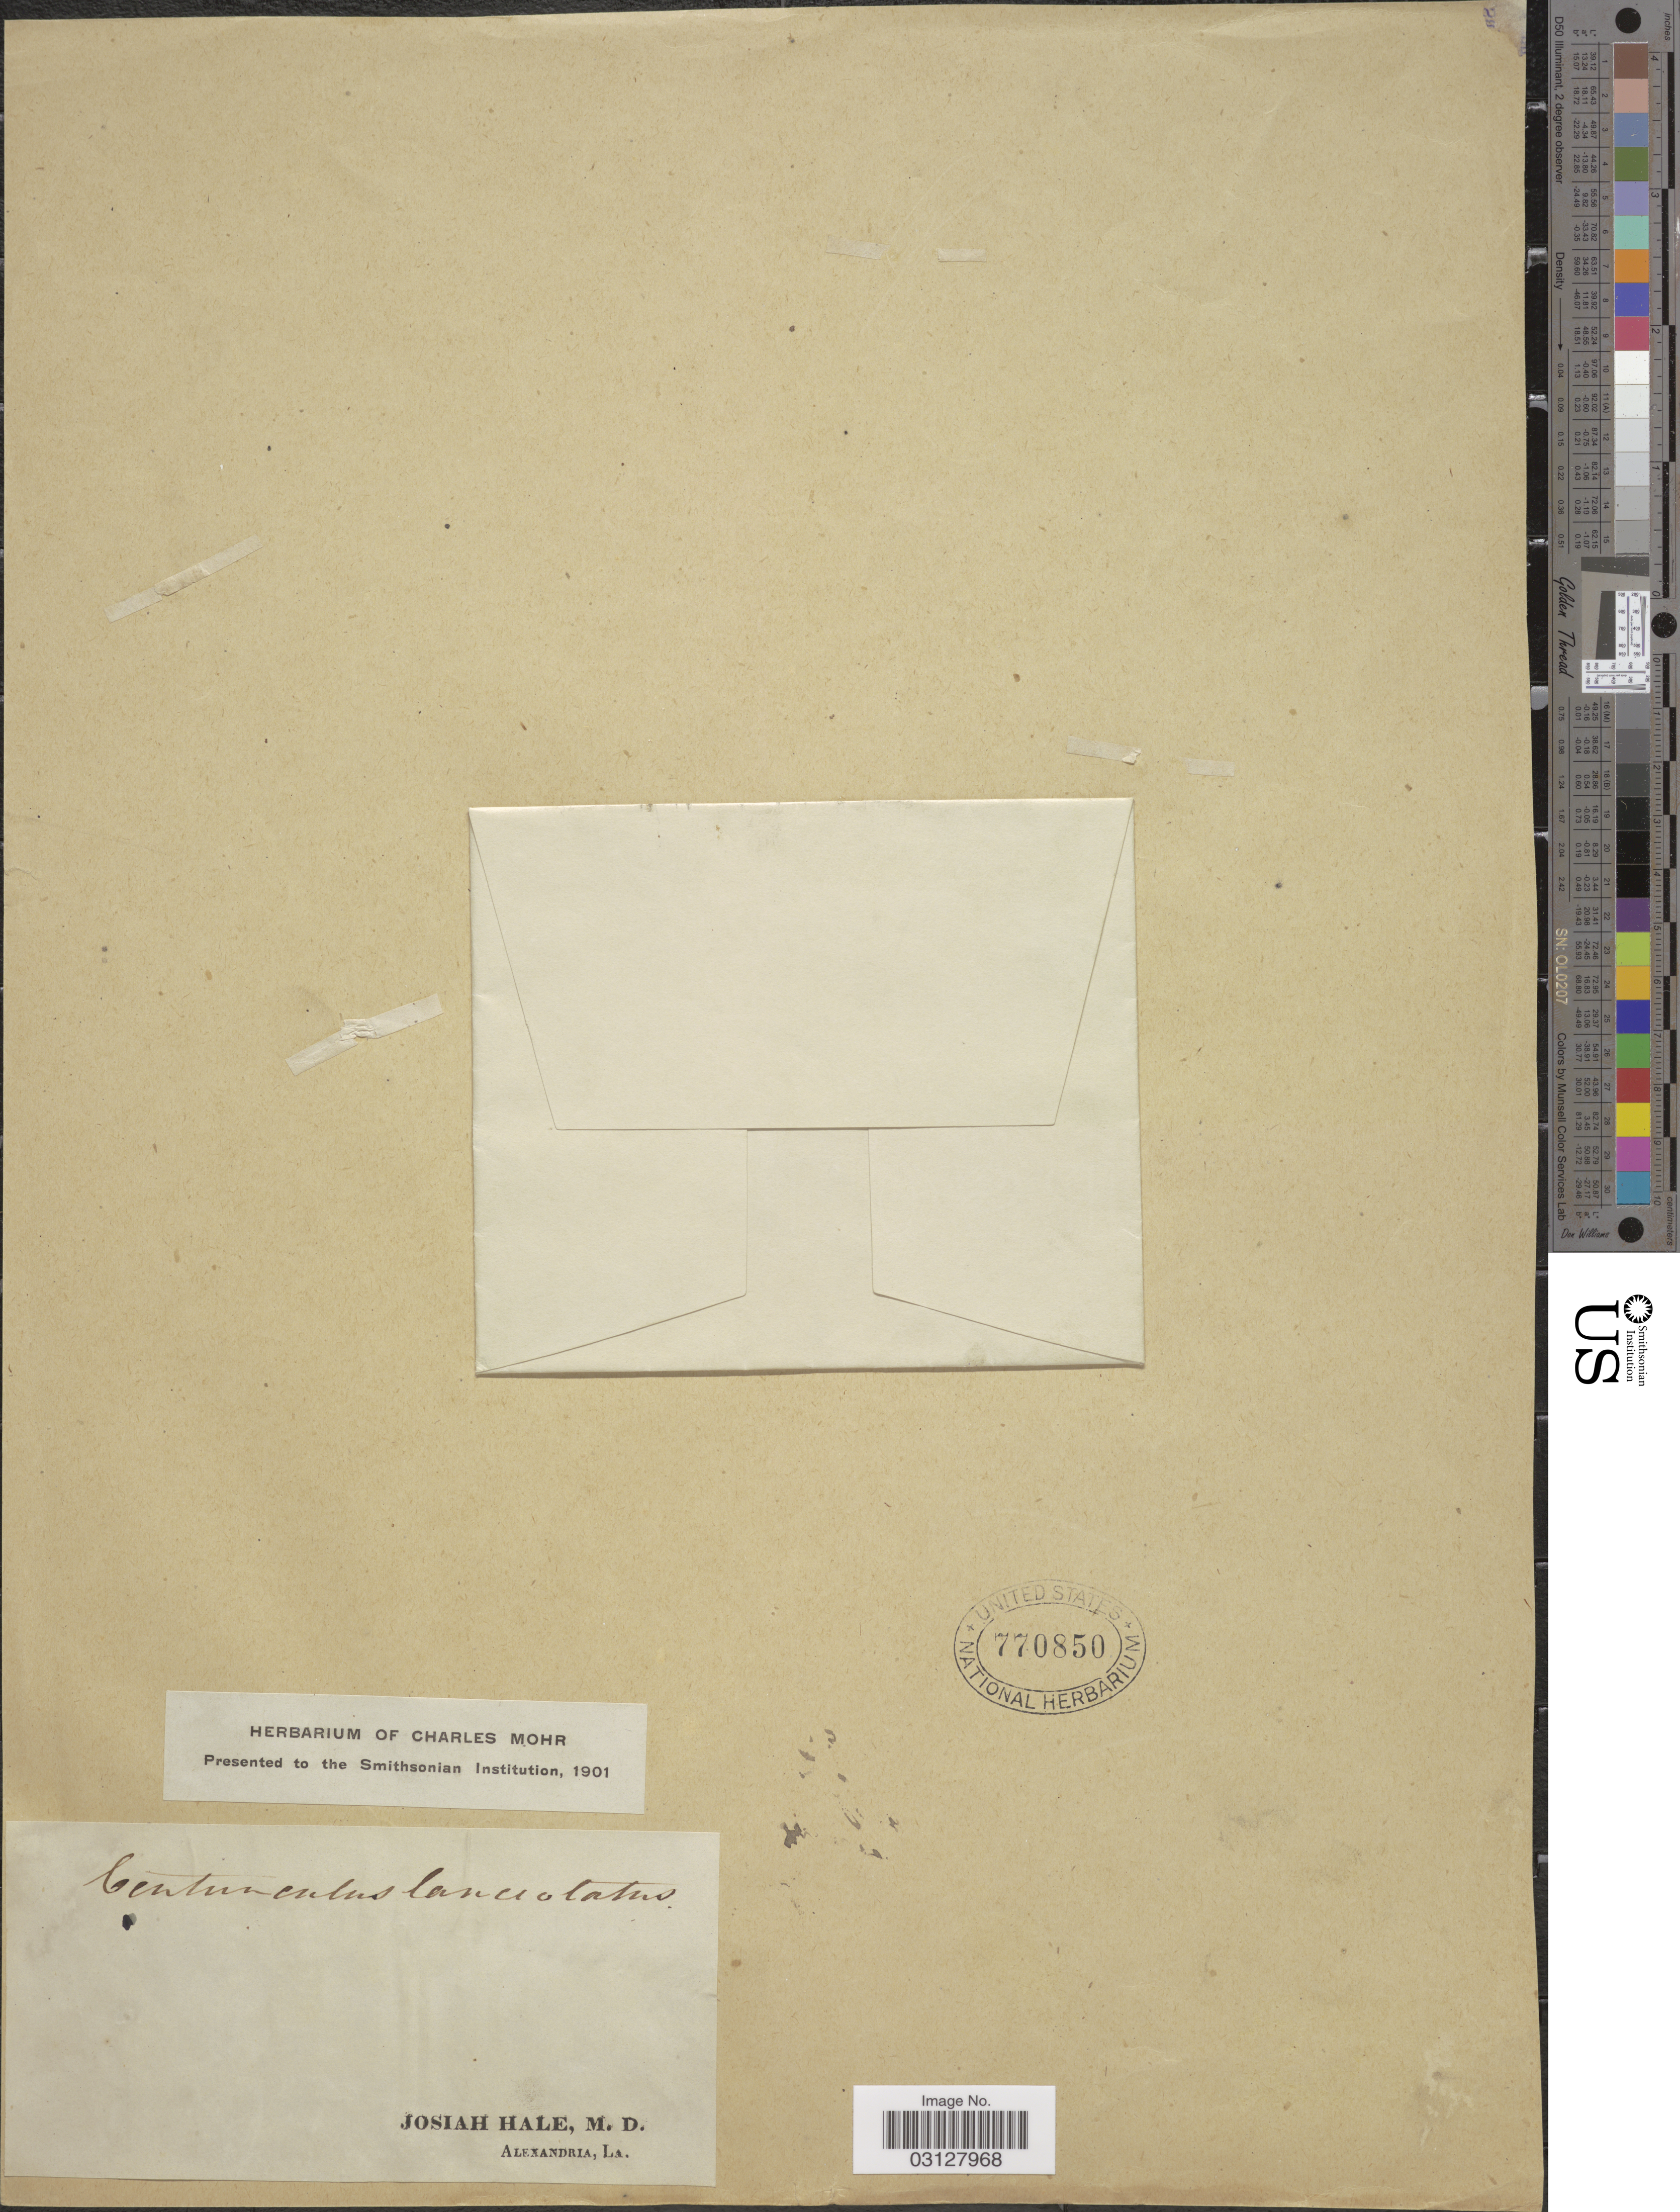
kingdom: Plantae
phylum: Tracheophyta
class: Magnoliopsida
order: Ericales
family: Primulaceae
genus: Centunculus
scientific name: Centunculus minimus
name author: L.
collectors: J. Hale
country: United States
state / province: Louisiana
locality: Alexandria.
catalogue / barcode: US 770850